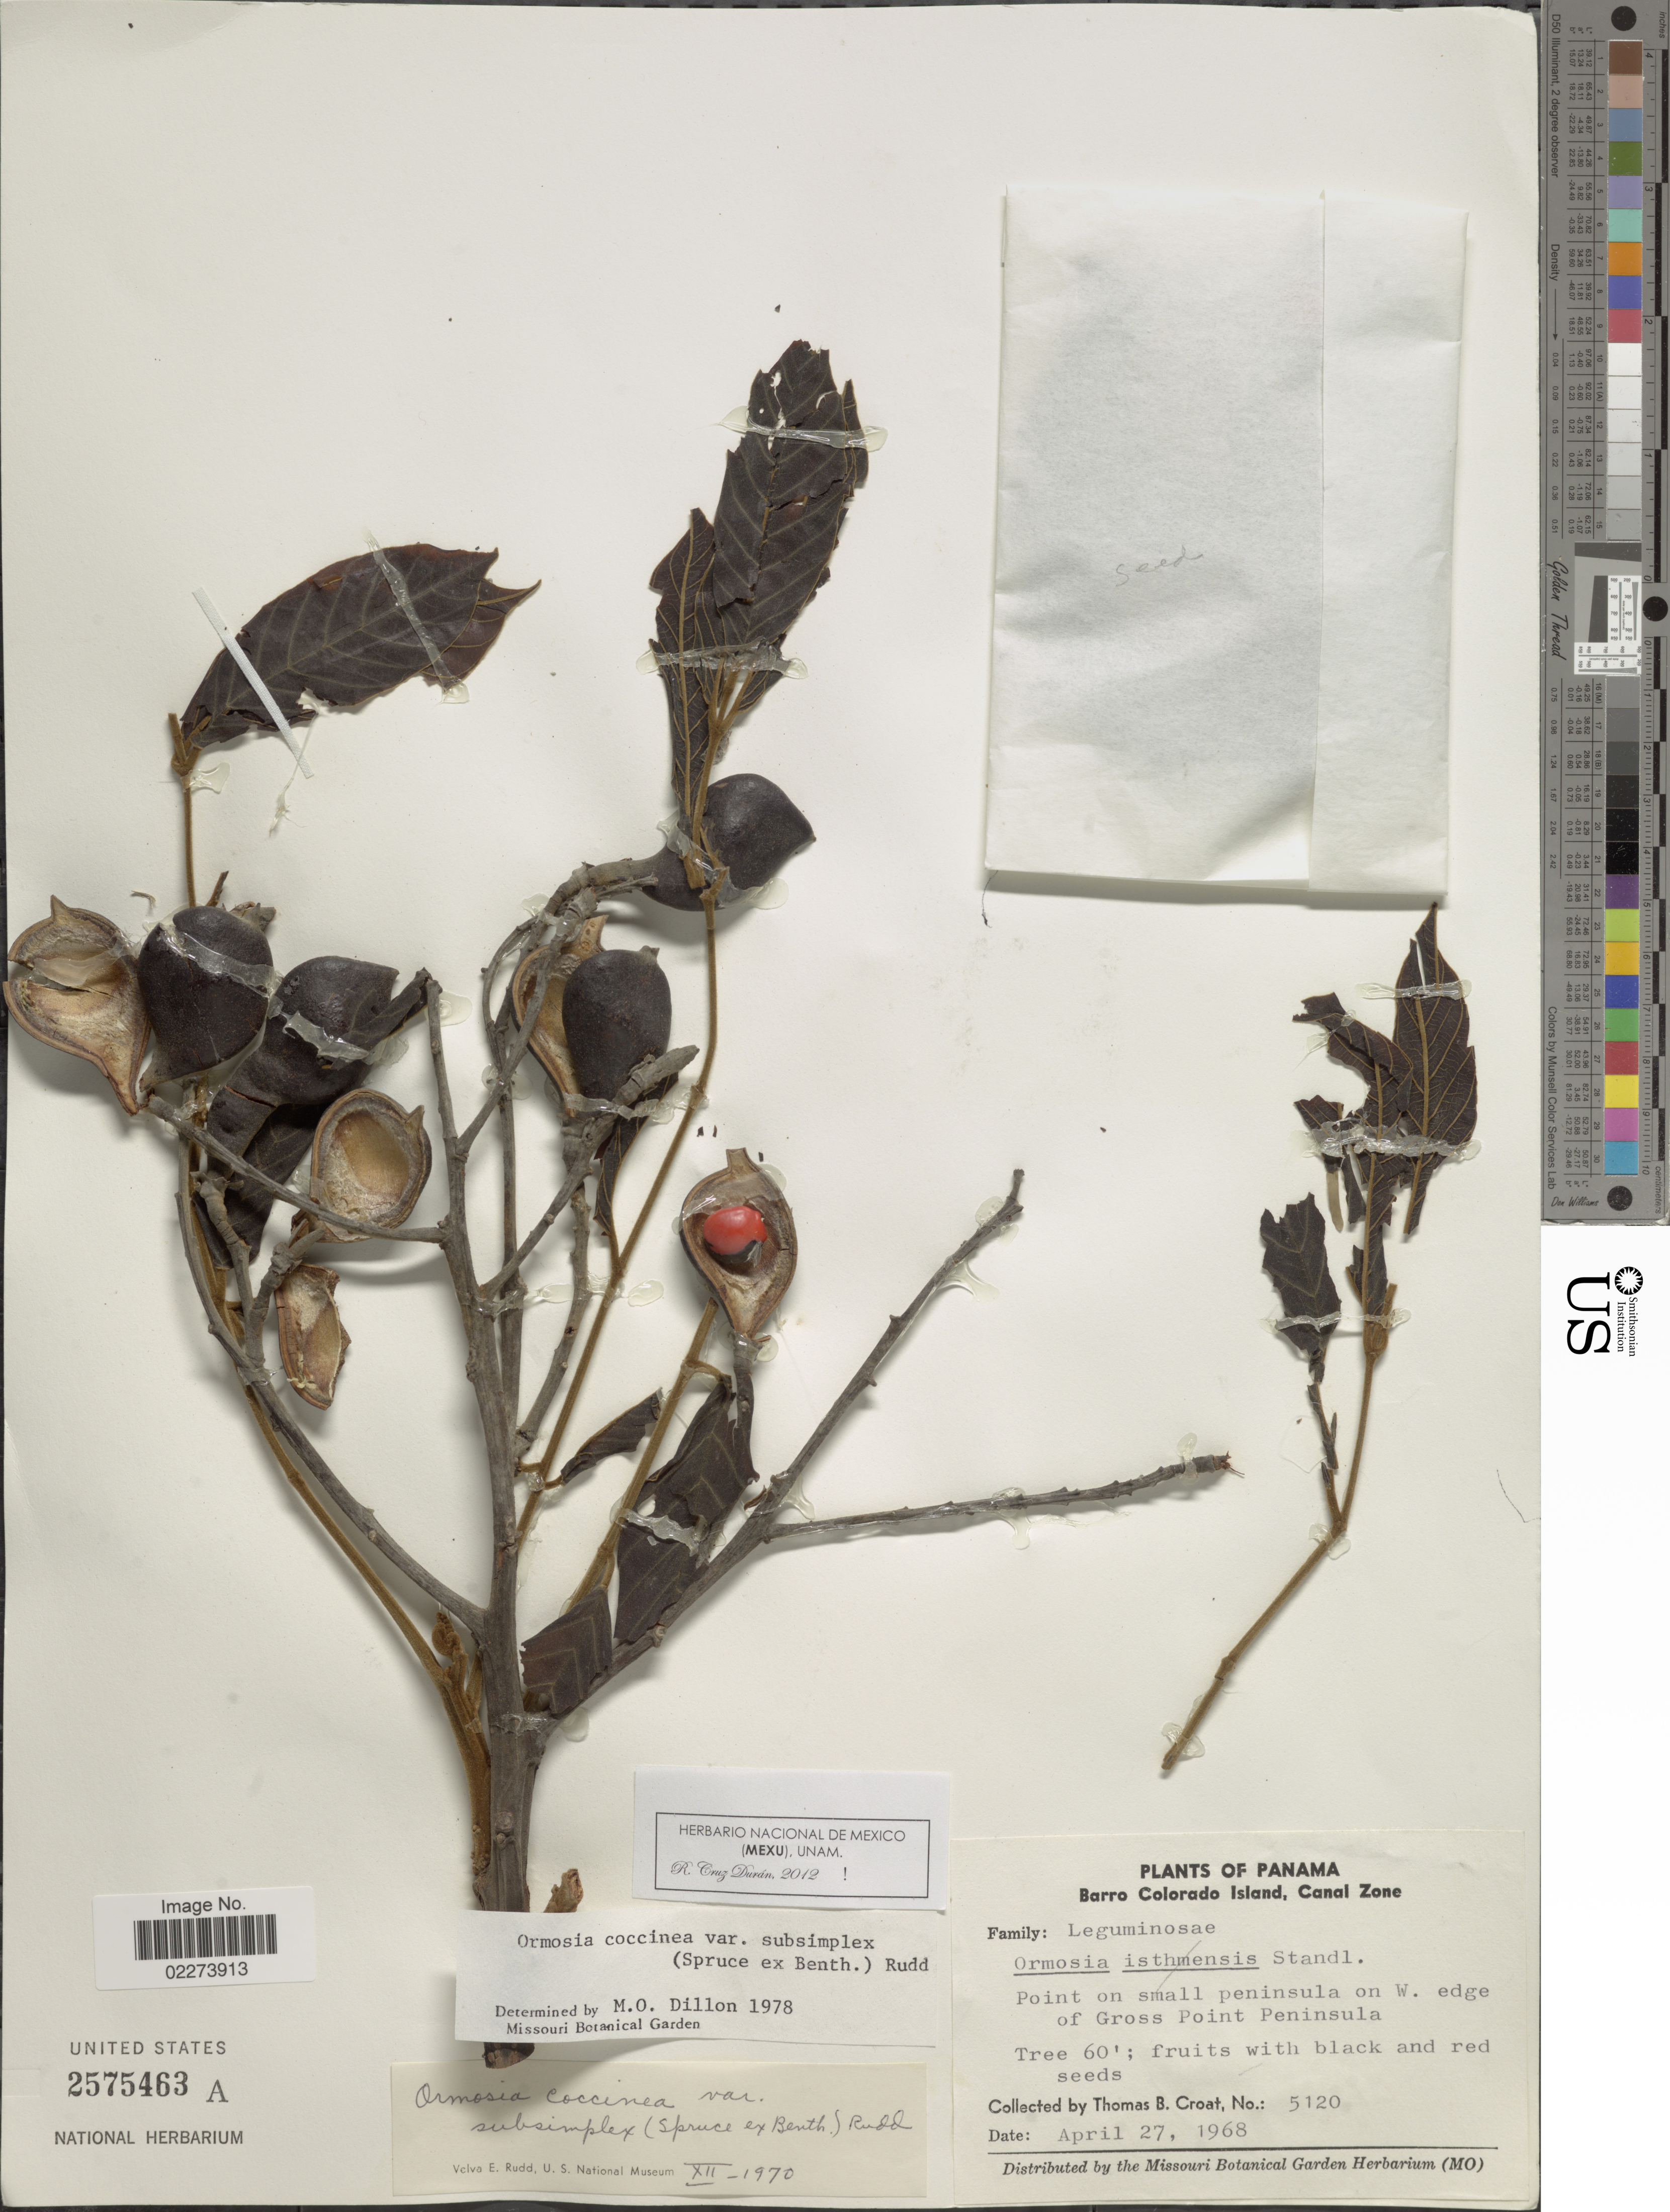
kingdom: Plantae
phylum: Tracheophyta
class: Magnoliopsida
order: Fabales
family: Fabaceae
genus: Ormosia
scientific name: Ormosia coccinea var. subsimplex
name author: (Spruce ex Benth.) Rudd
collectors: T. B. Croat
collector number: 5120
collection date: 1968-04-27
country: Panama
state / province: Panamá Oeste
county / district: Canal Zone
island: Barro Colorado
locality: Barro Colorado Island, Canal Zone, Point on small peninsula on W. edge of Gross Point Peninsula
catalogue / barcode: US 2575463A